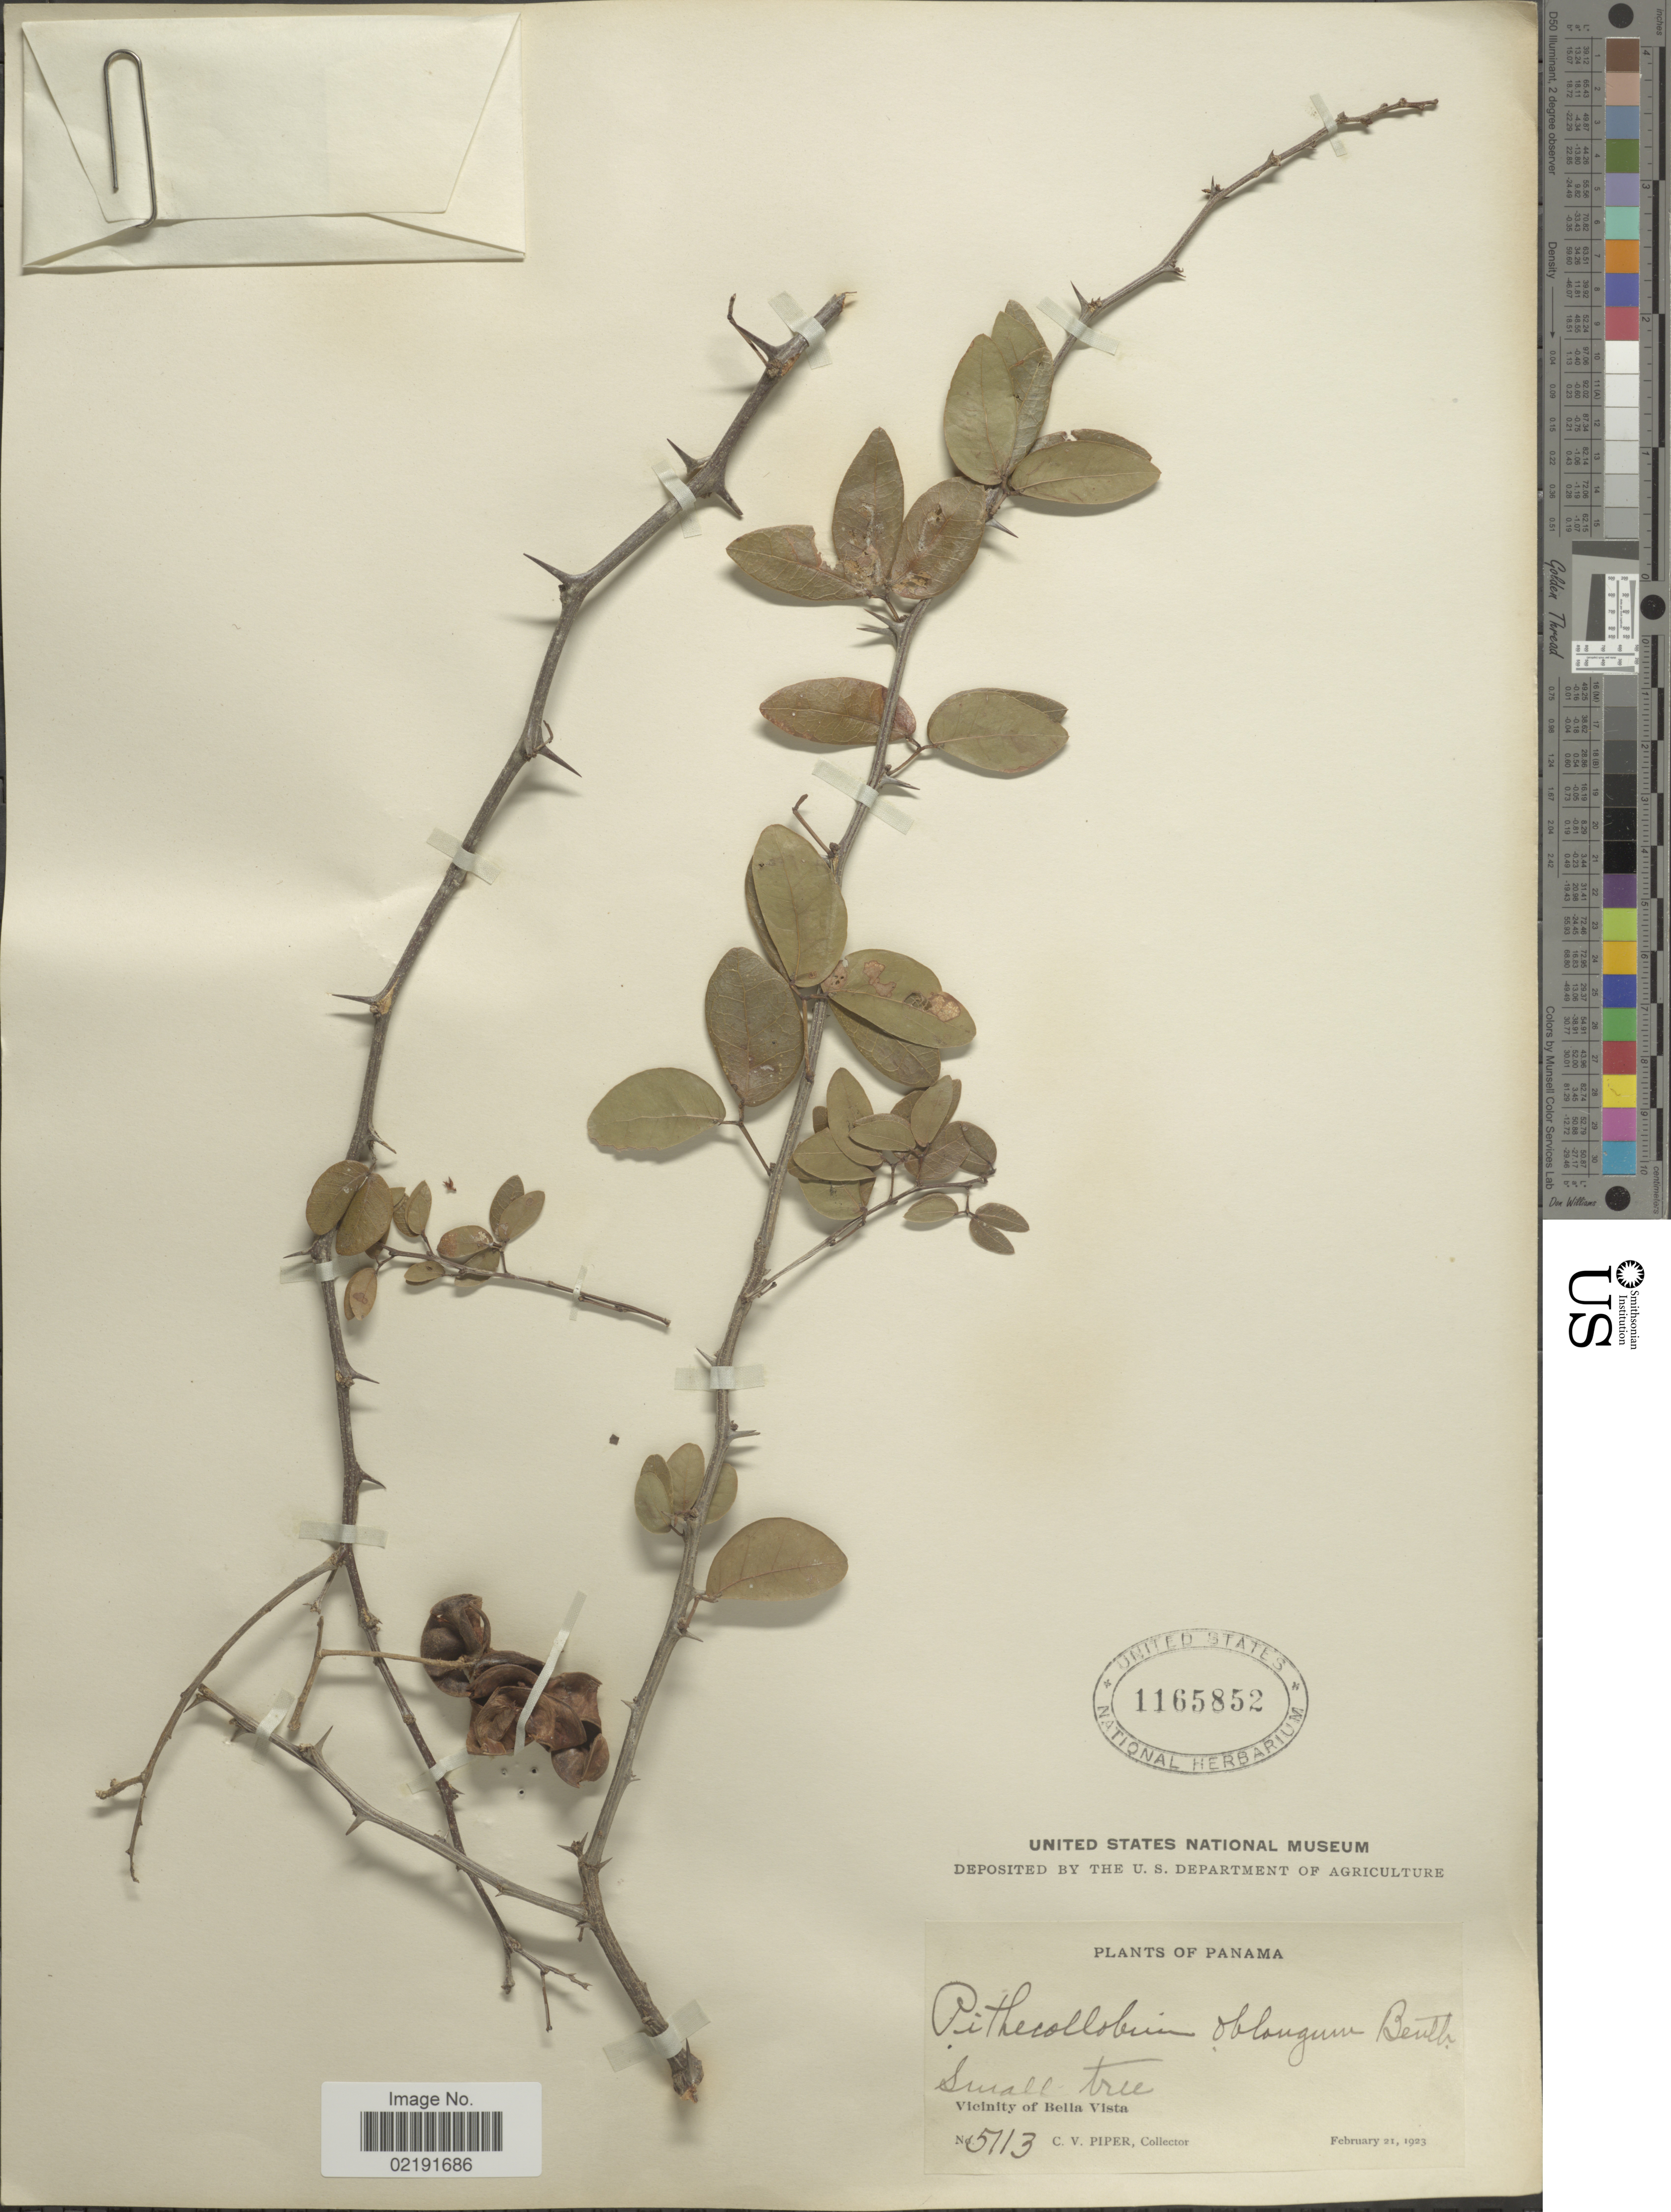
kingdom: Plantae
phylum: Tracheophyta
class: Magnoliopsida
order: Fabales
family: Fabaceae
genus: Pithecellobium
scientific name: Pithecellobium oblongum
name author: Benth.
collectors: C. V. Piper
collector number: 5113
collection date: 1923-02-21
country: Panama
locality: Vicinity of Bella Vista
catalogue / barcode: US 1165852